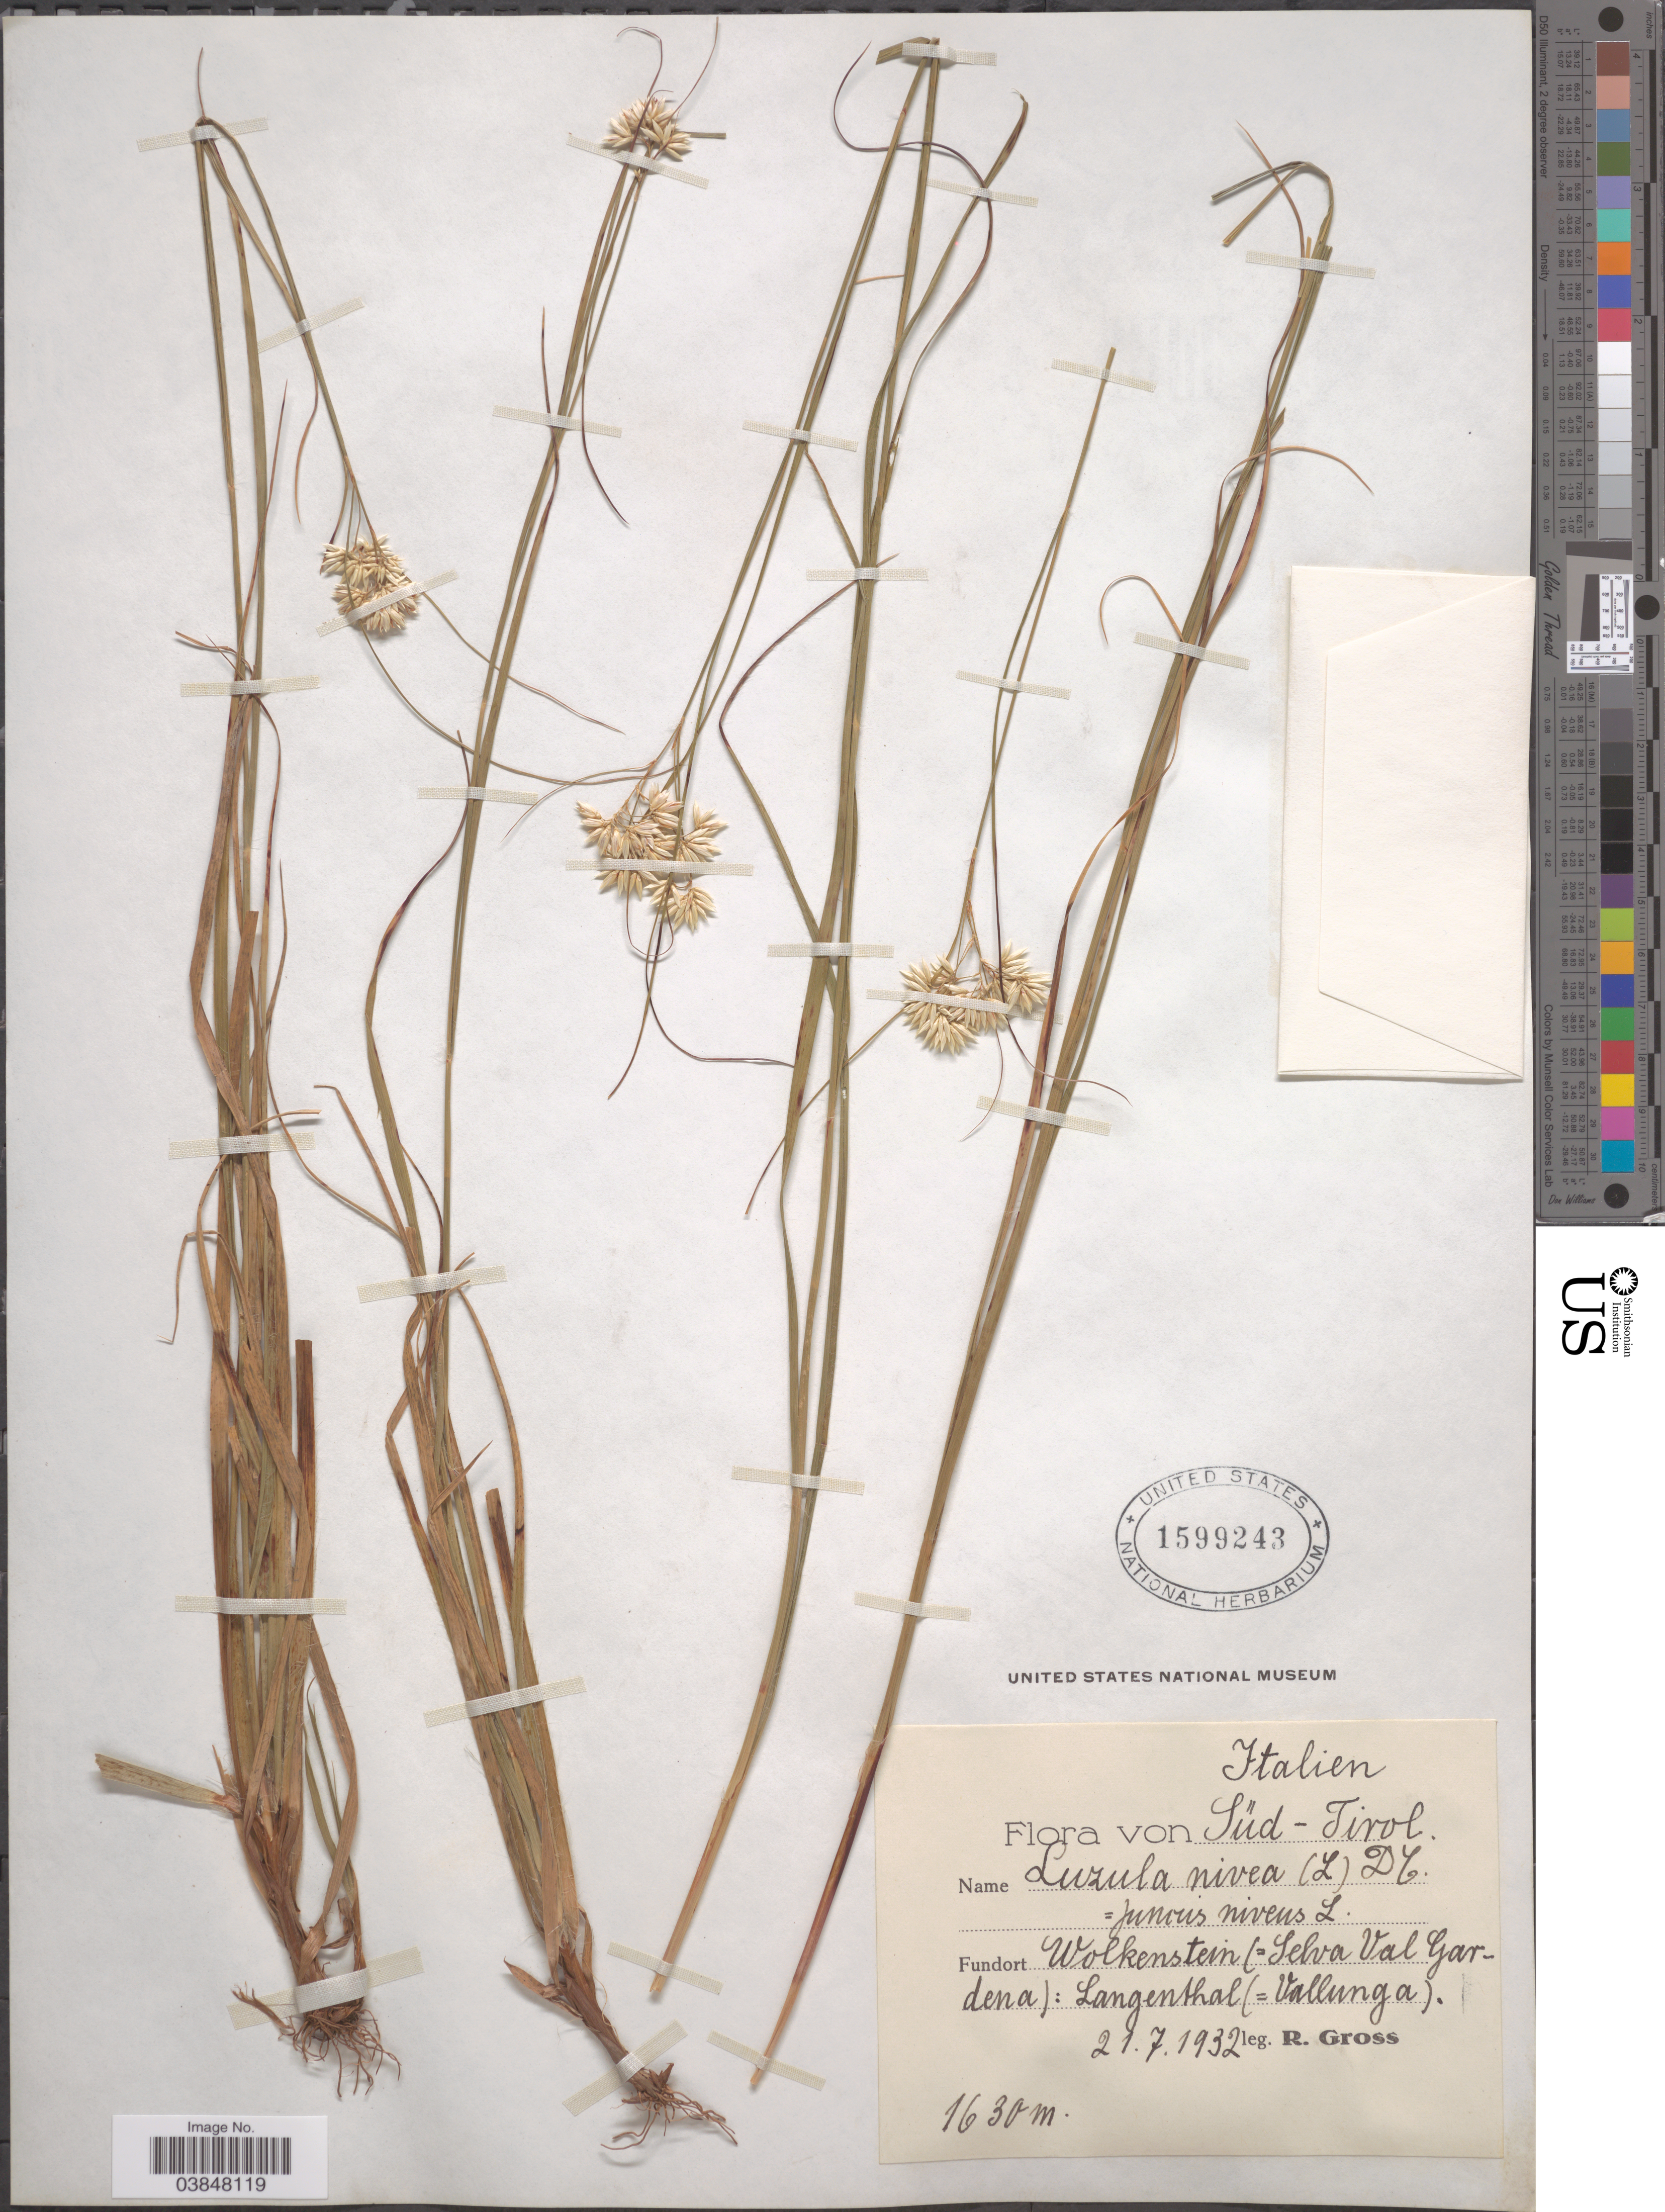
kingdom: Plantae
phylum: Tracheophyta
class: Liliopsida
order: Poales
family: Juncaceae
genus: Luzula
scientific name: Luzula nivea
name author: (L.) DC.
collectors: R. Gross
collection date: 1932-07-21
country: Italy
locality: Italien. Süd-Tirol. Fundort Wolkenstein (Selva Val Gardena): Langenthal (Vallunga).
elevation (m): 1630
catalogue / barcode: US 1599243